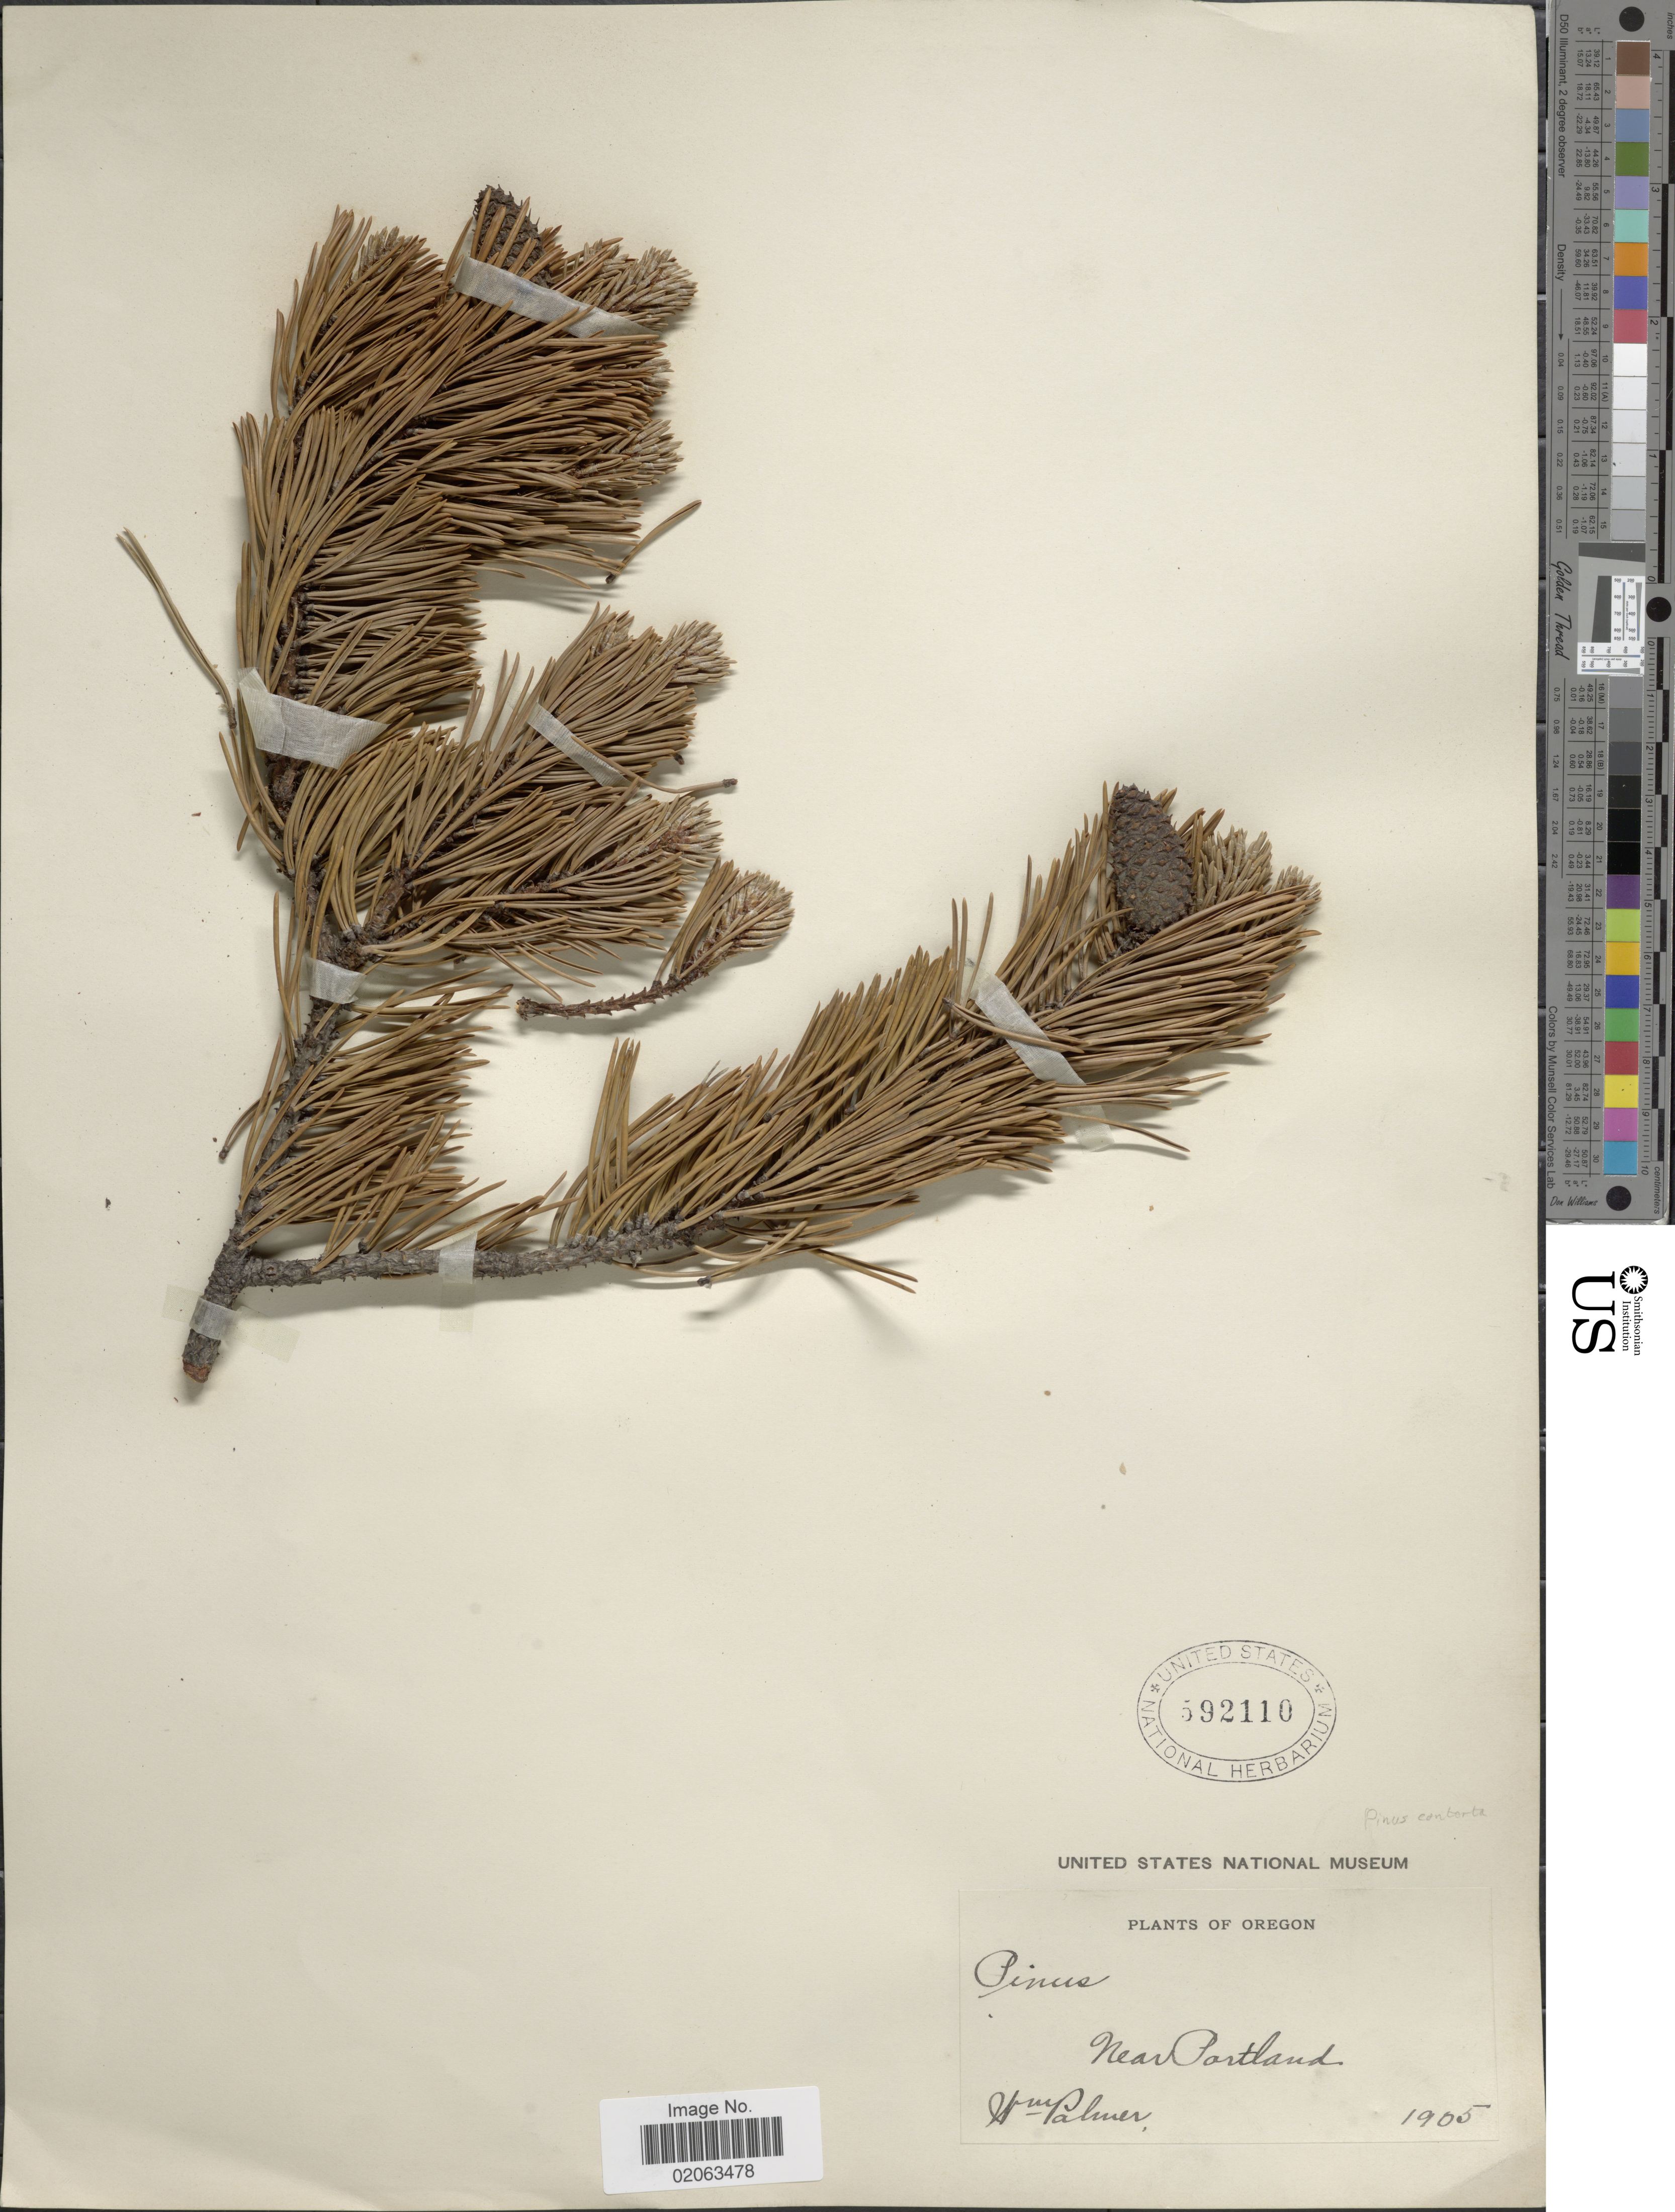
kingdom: Plantae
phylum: Tracheophyta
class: Pinopsida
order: Pinales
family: Pinaceae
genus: Pinus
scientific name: Pinus contorta var. contorta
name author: Douglas ex Loudon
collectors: W. Palmer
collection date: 1905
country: United States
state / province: Oregon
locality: Oregon, Near Portland.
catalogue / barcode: US 592110